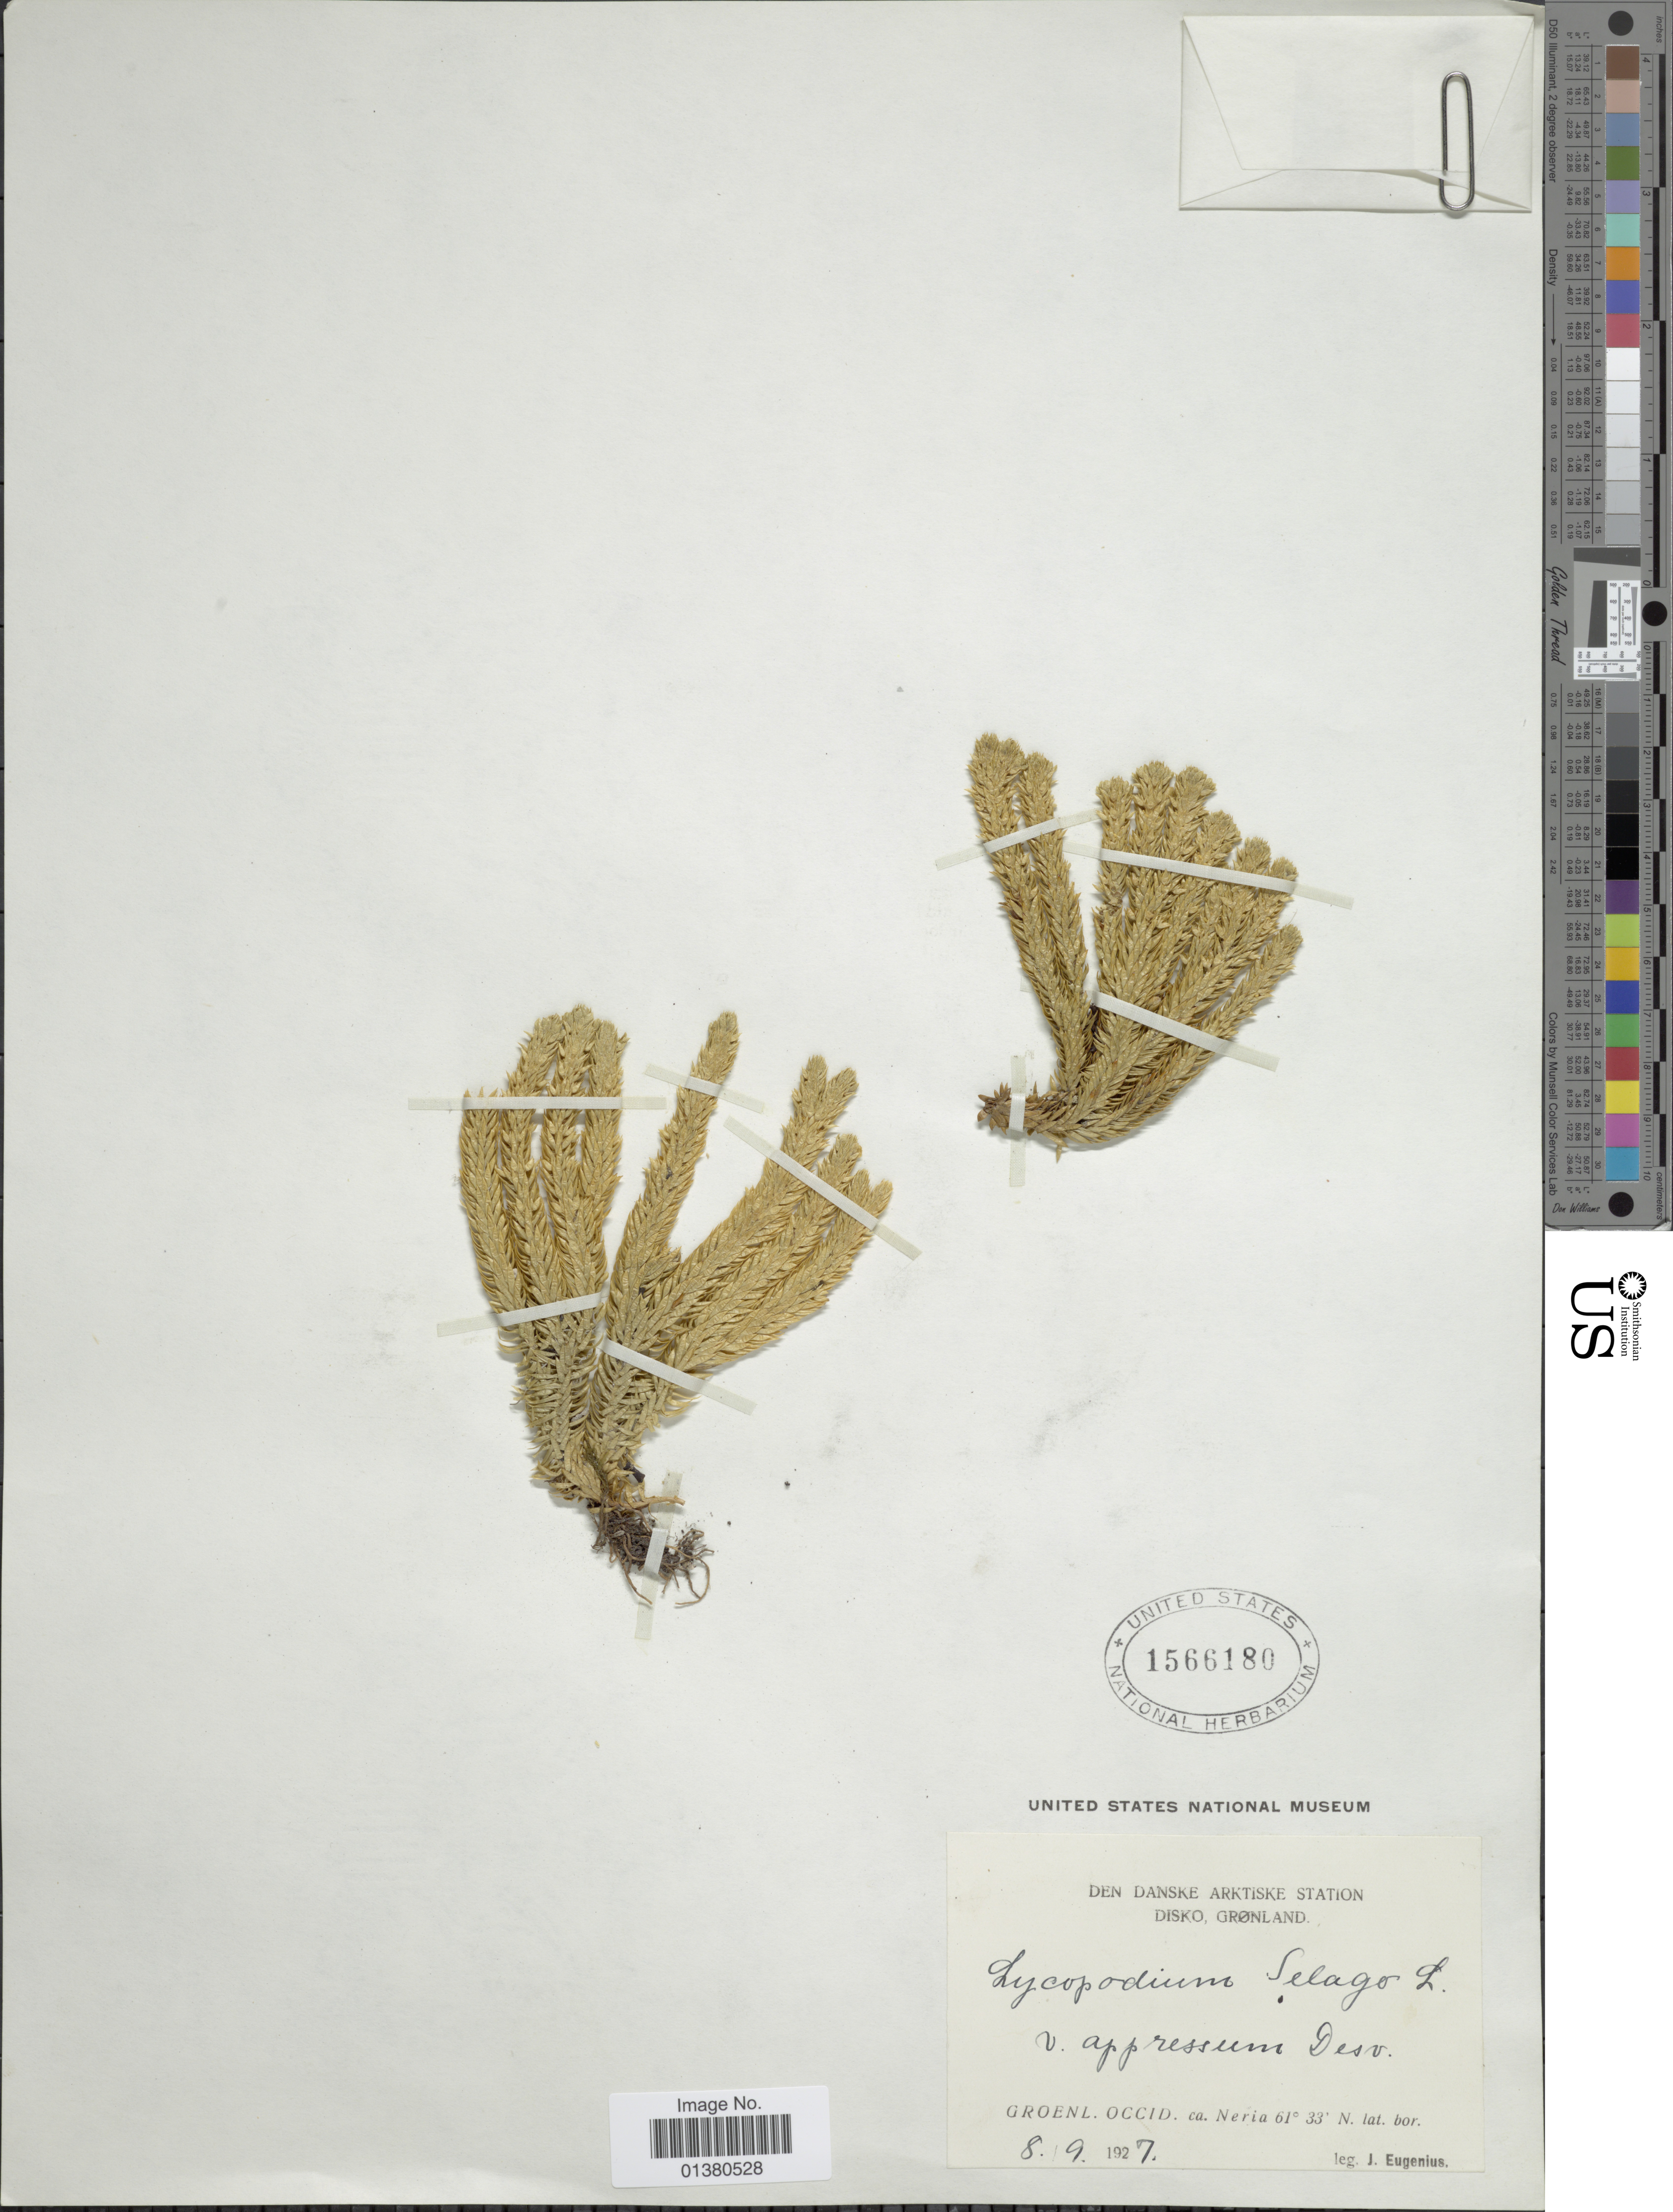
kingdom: Plantae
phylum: Tracheophyta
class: Lycopodiopsida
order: Lycopodiales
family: Lycopodiaceae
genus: Huperzia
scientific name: Huperzia selago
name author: (L.) Bernh. ex Schrank & Mart.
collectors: J. Eugenius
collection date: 1927-09-08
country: Greenland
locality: Den Danske Artiske Station Disko, Grønland, Groenl. Occid ca. Neria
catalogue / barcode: US 1566180